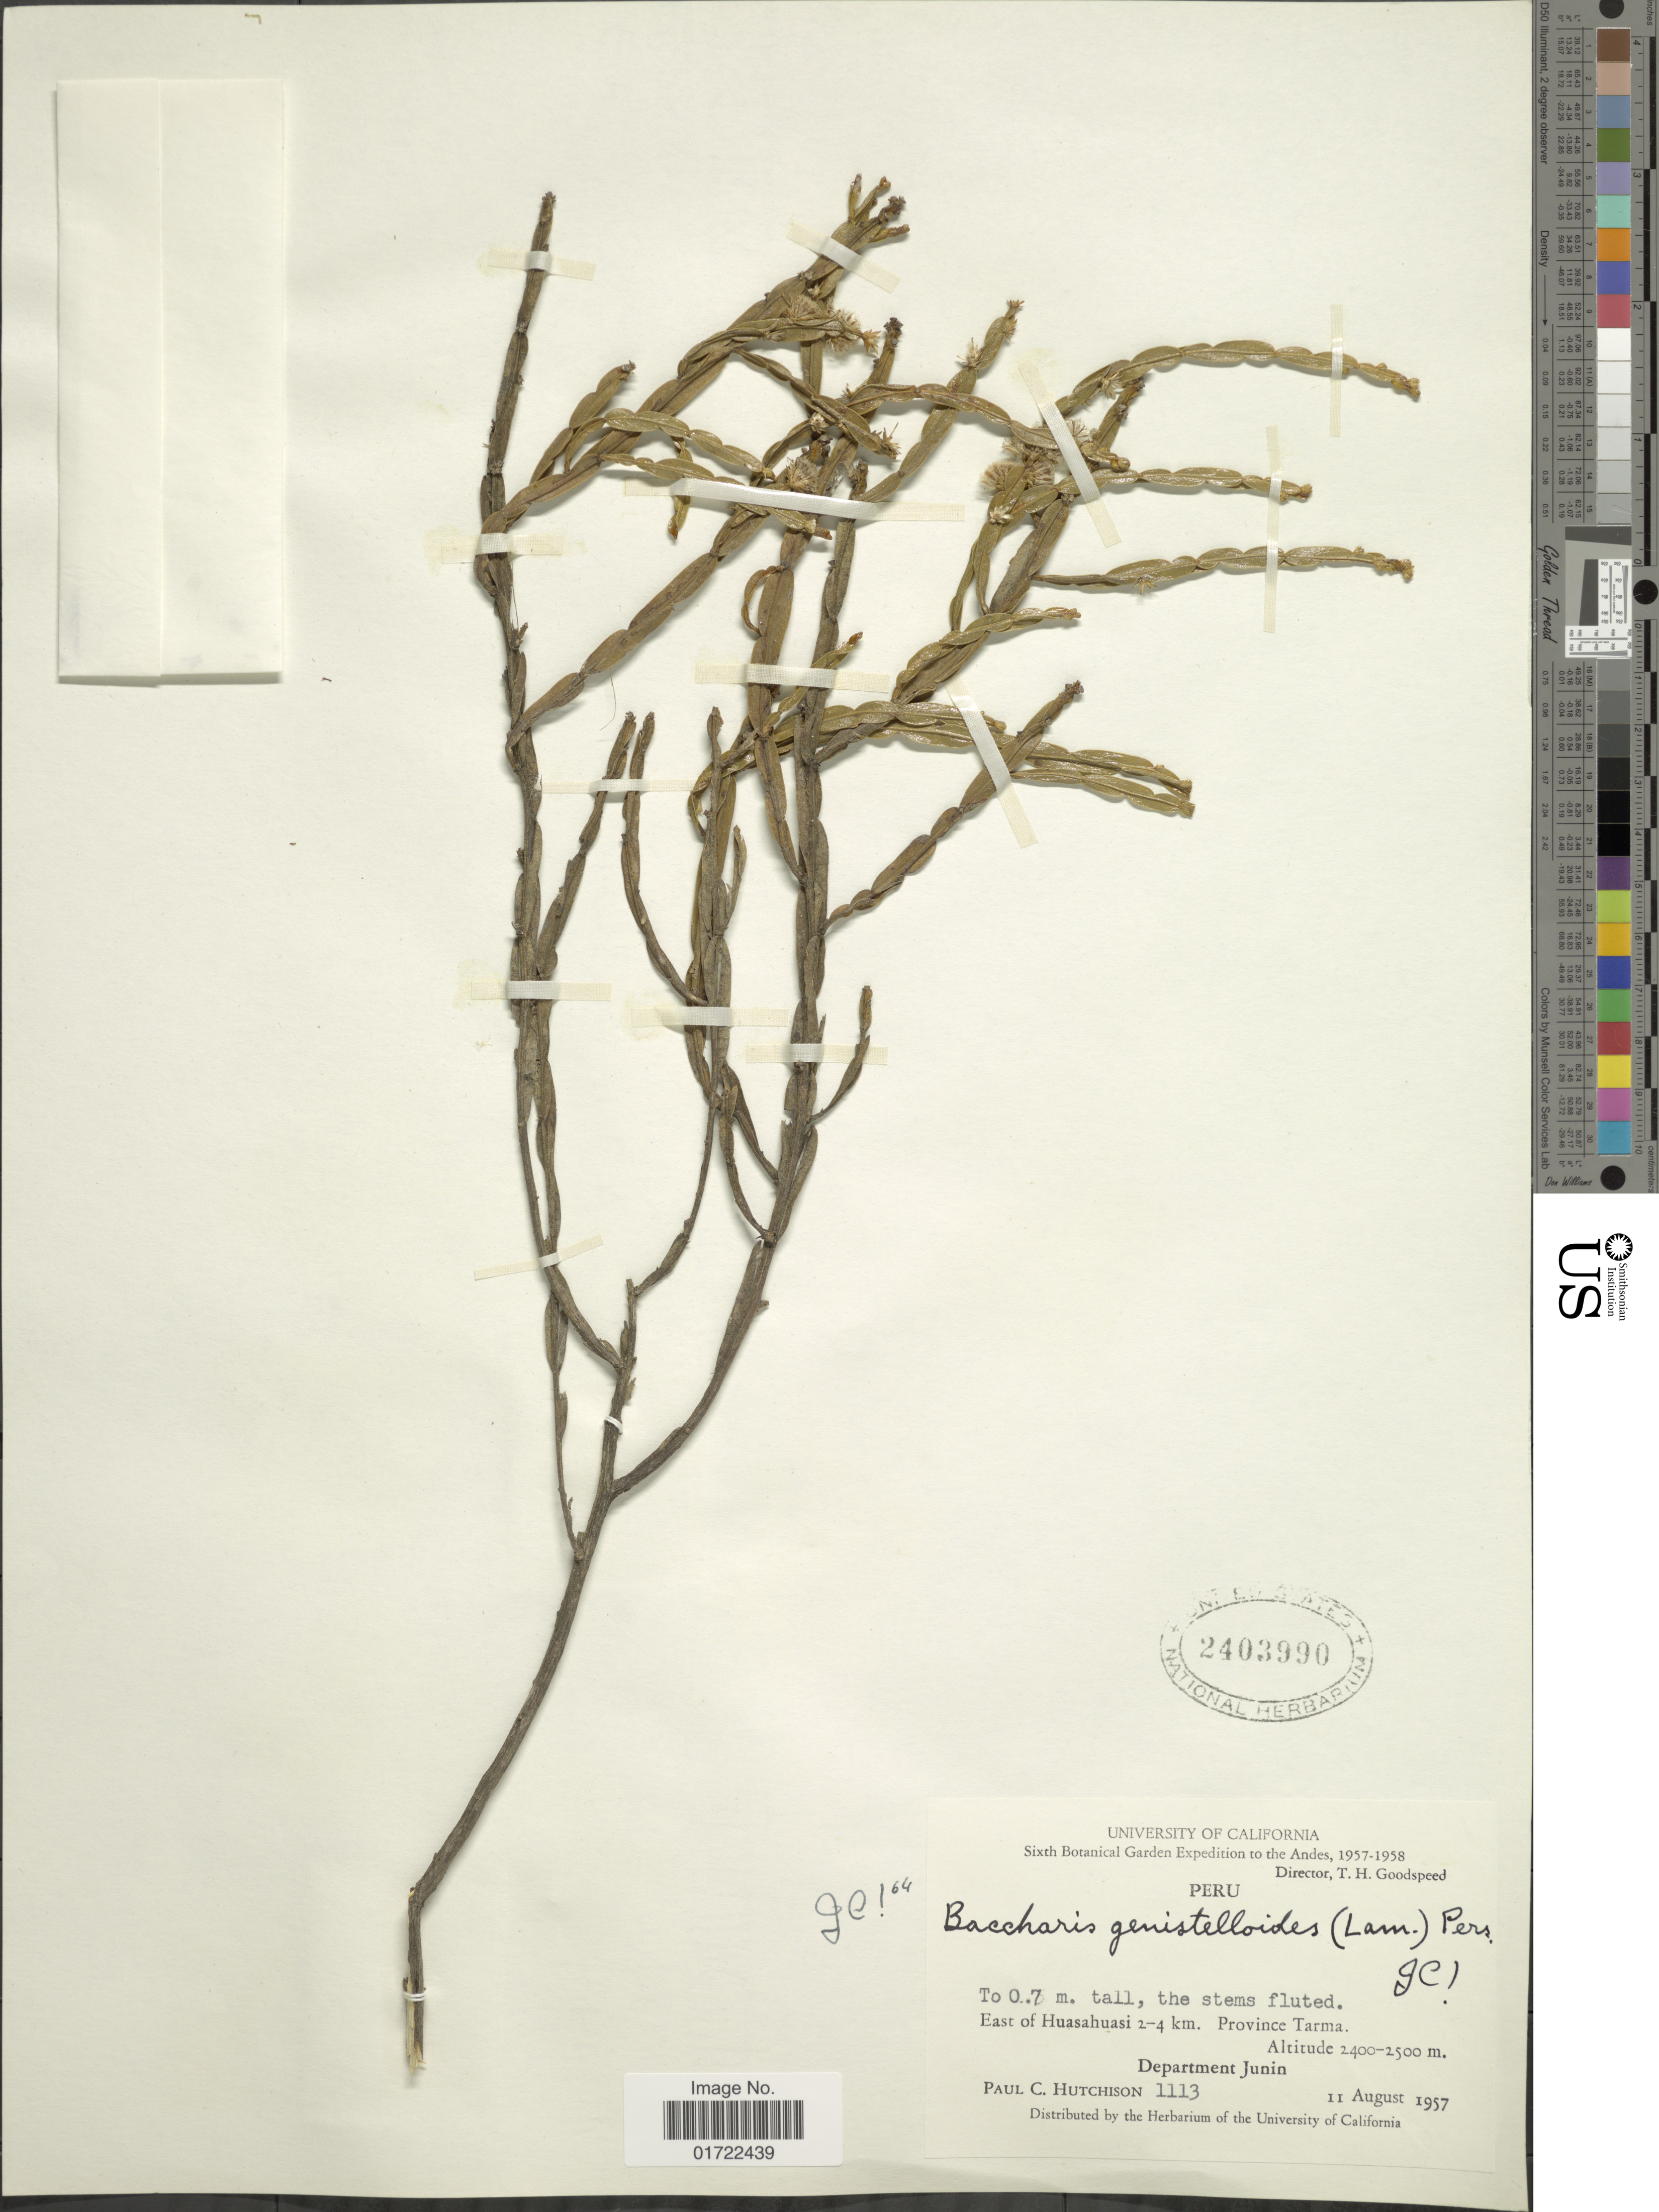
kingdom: Plantae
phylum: Tracheophyta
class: Magnoliopsida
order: Asterales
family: Asteraceae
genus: Baccharis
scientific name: Baccharis genistelloides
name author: (Lam.) Pers.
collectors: P. C. Hutchison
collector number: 1113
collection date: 1957-08-11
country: Peru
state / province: Junín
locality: East of Huasahuasi 204 km. Province Tarma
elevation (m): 2400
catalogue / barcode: US 2403990